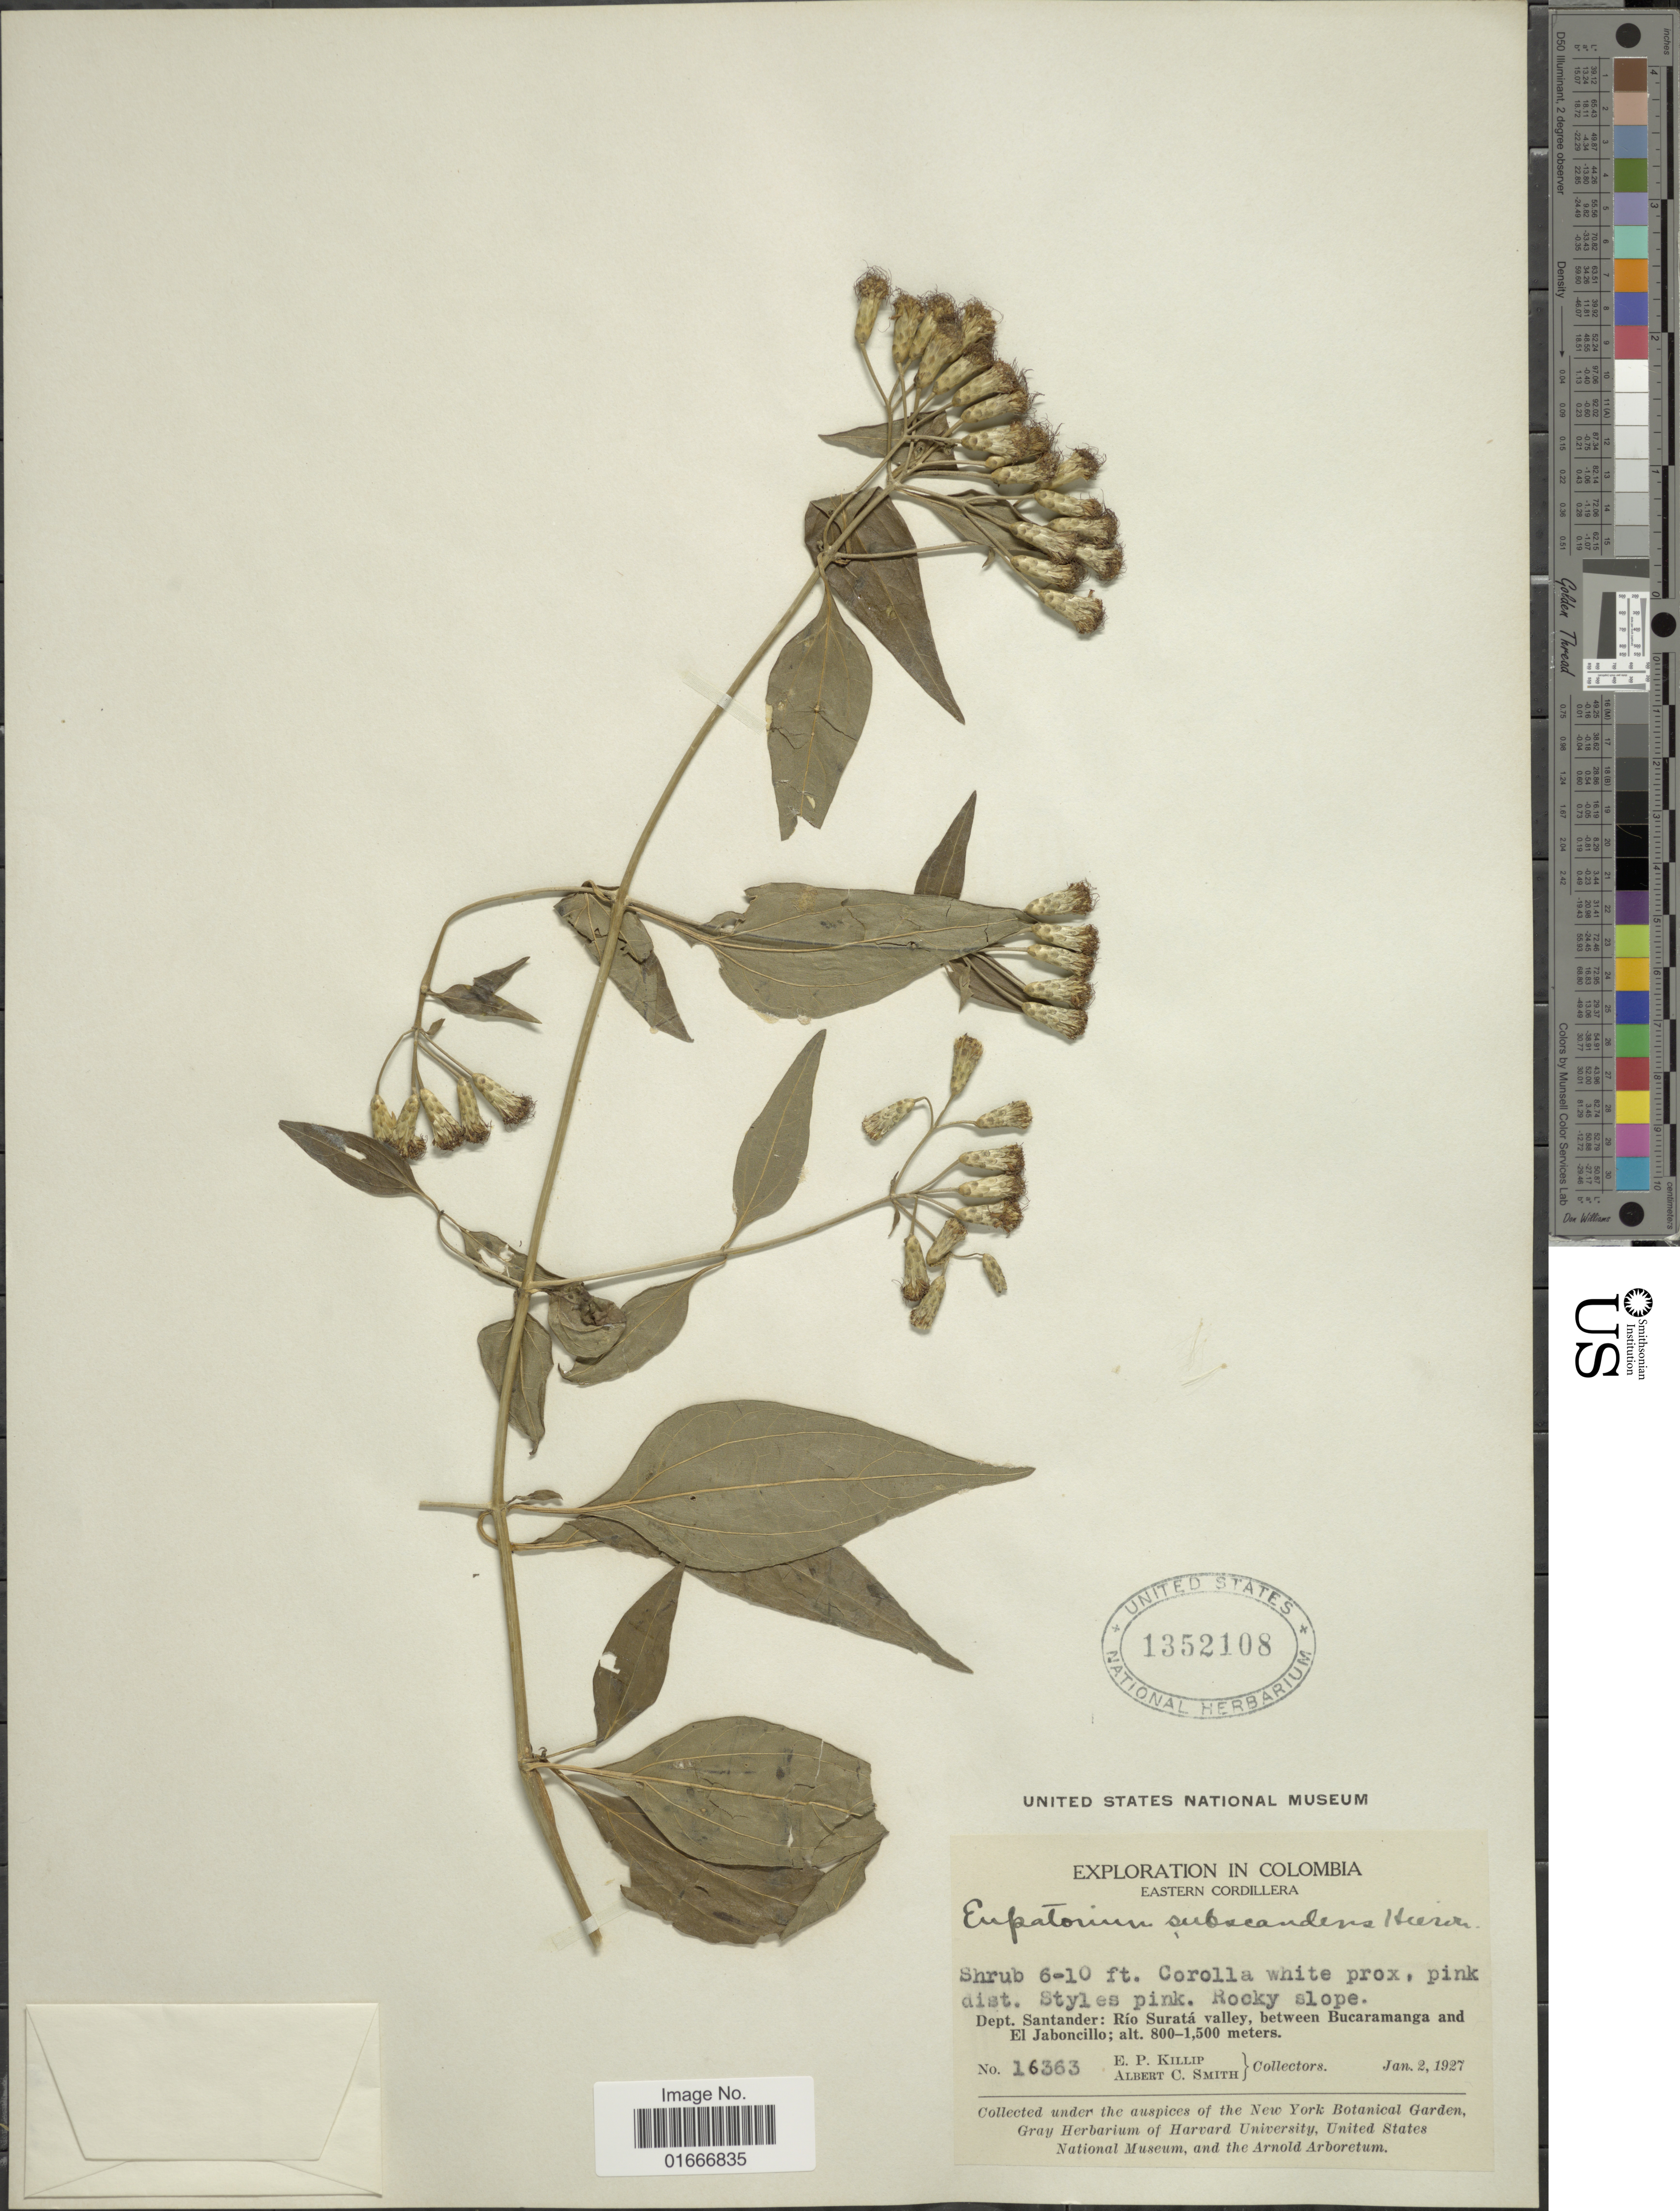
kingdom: Plantae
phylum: Tracheophyta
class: Magnoliopsida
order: Asterales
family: Asteraceae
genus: Chromolaena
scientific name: Chromolaena subscandens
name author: (Hieron.) R.M. King & H. Rob.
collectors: E. P. Killip & A. C. Smith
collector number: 16363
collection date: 1927-01-02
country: Colombia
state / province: Santander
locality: Colombia. Dept. Santander: Rio Surata Valley, between Bucaramanga and El Jaboncillo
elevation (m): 800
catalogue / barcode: US 1352108